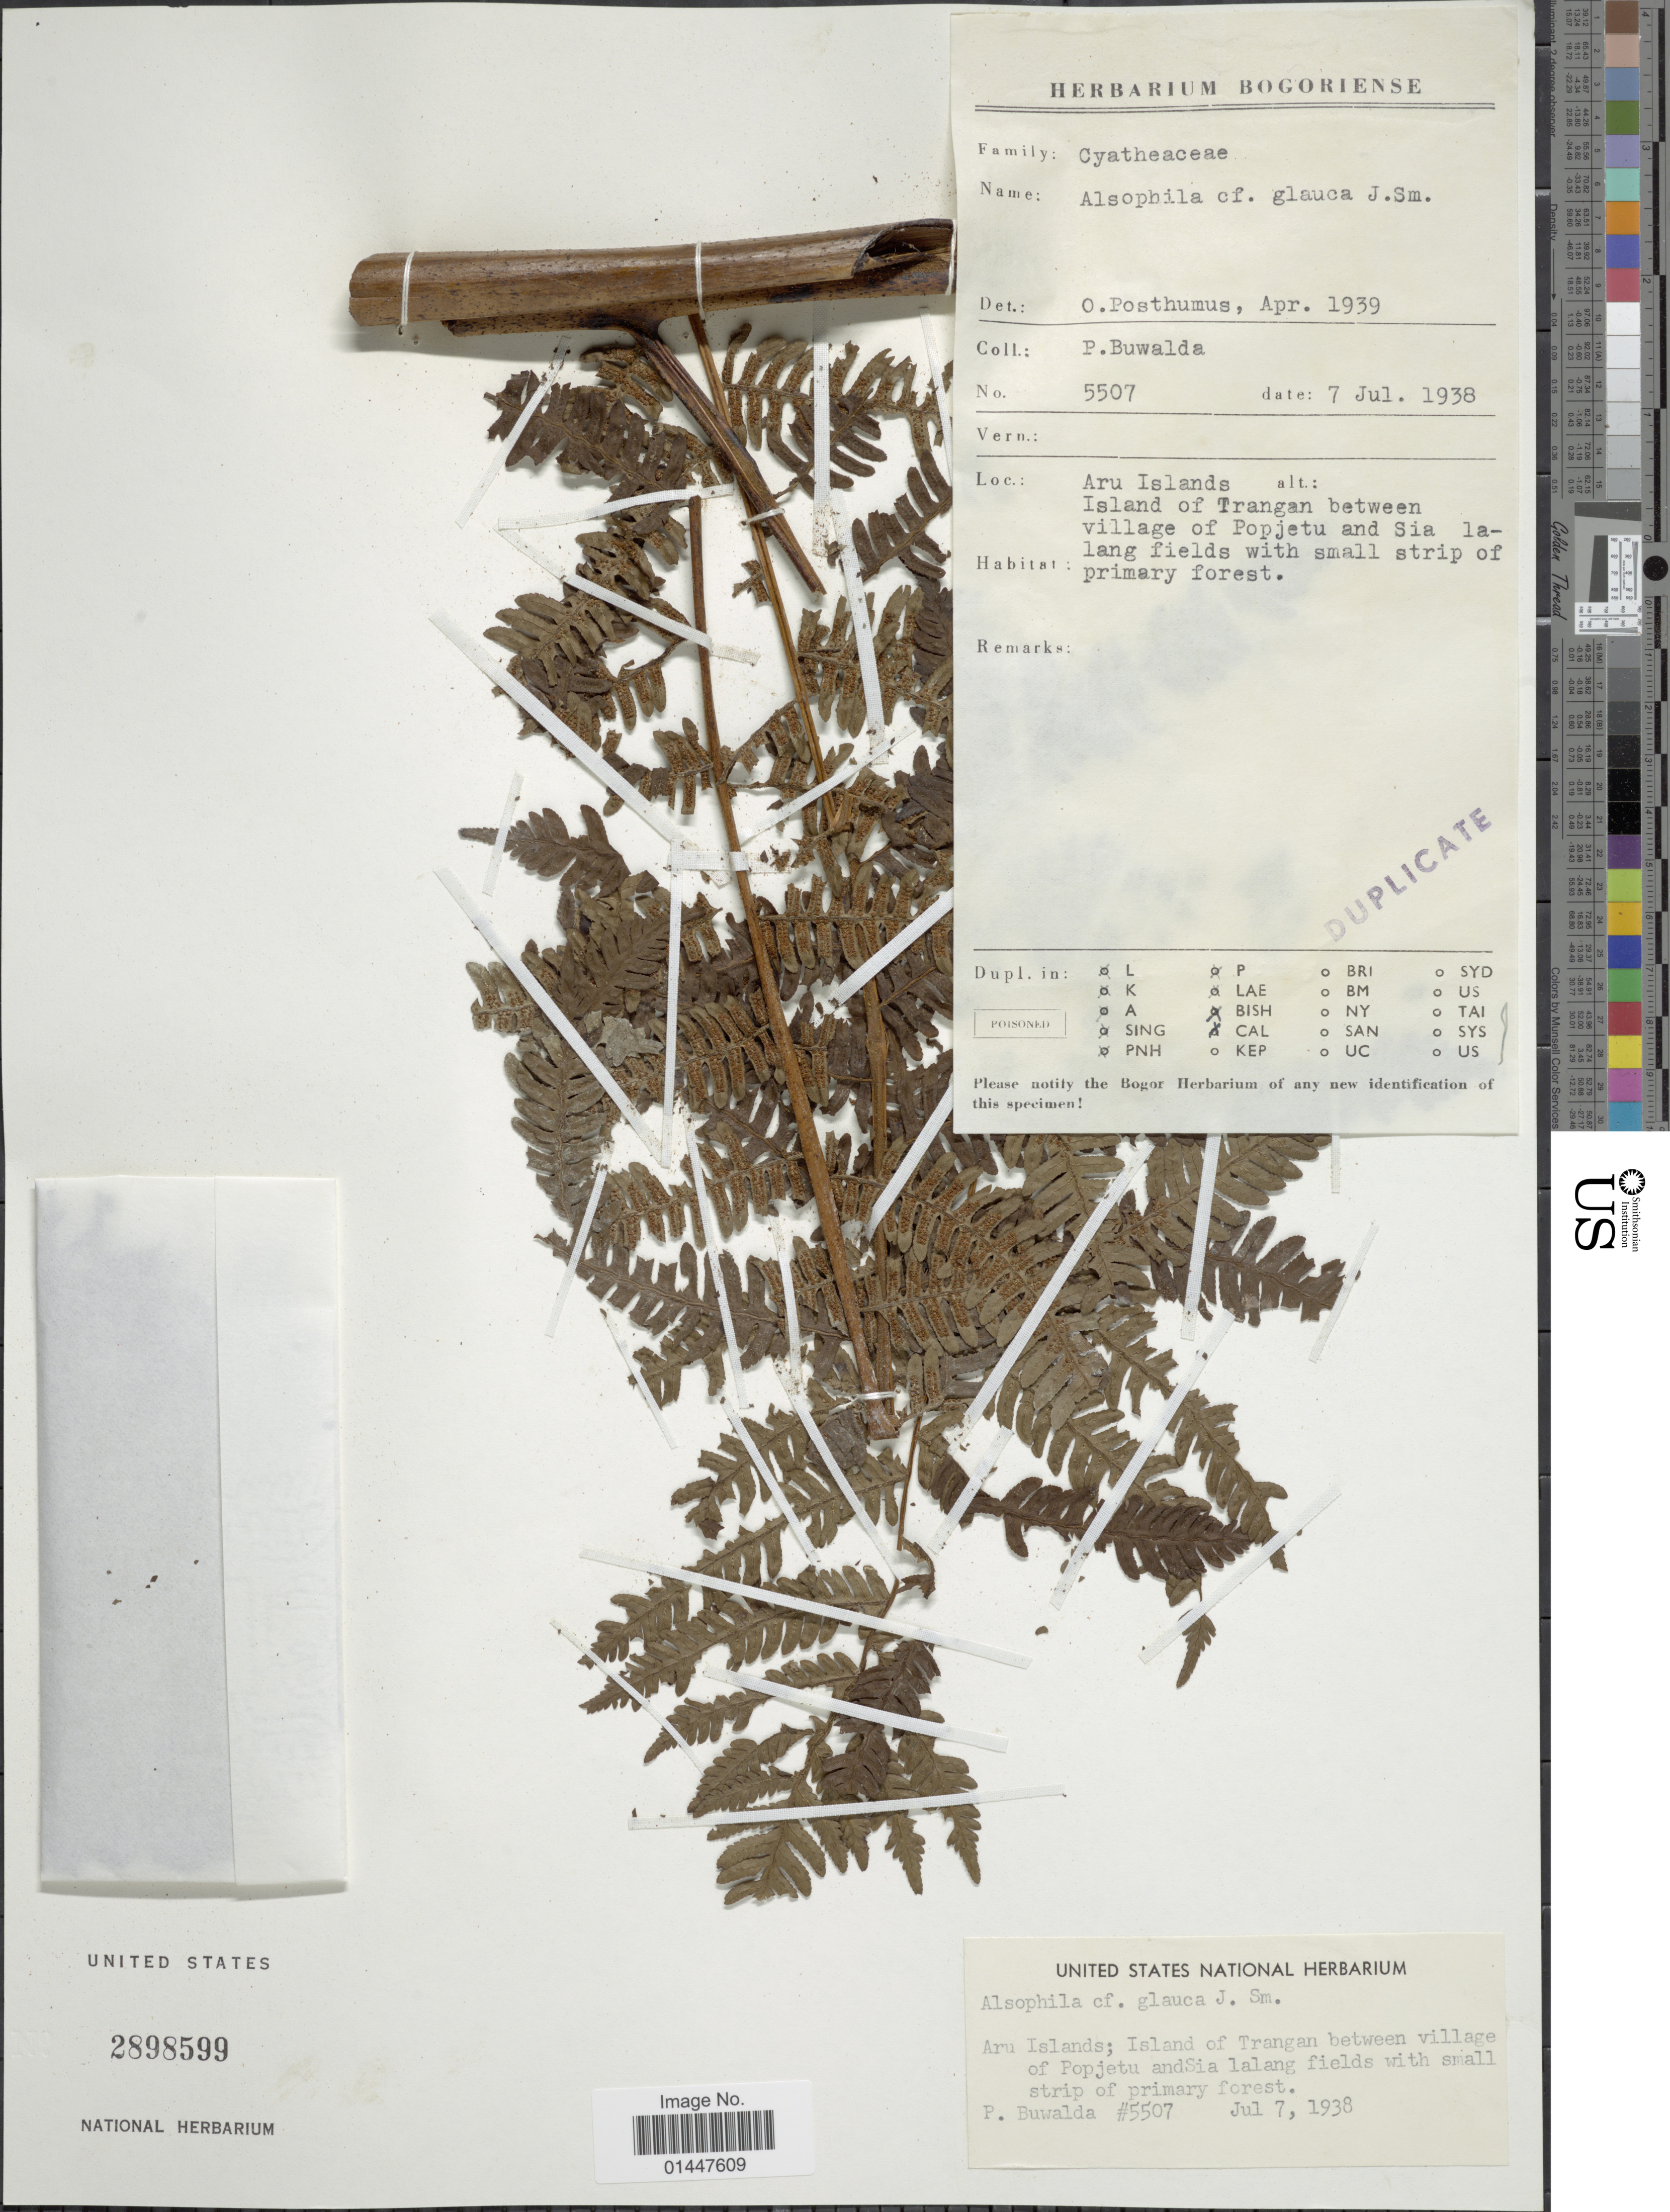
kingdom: Plantae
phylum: Tracheophyta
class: Polypodiopsida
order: Cyatheales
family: Cyatheaceae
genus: Sphaeropteris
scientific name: Sphaeropteris glauca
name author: (Blume) R.M. Tryon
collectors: P. Buwalda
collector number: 5507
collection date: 1938-07-07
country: Indonesia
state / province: Maluku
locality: Aru Islands. Island of Trangan between village of Popjetu and Sia lalang fields with small strips of primary forest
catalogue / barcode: US 2898599